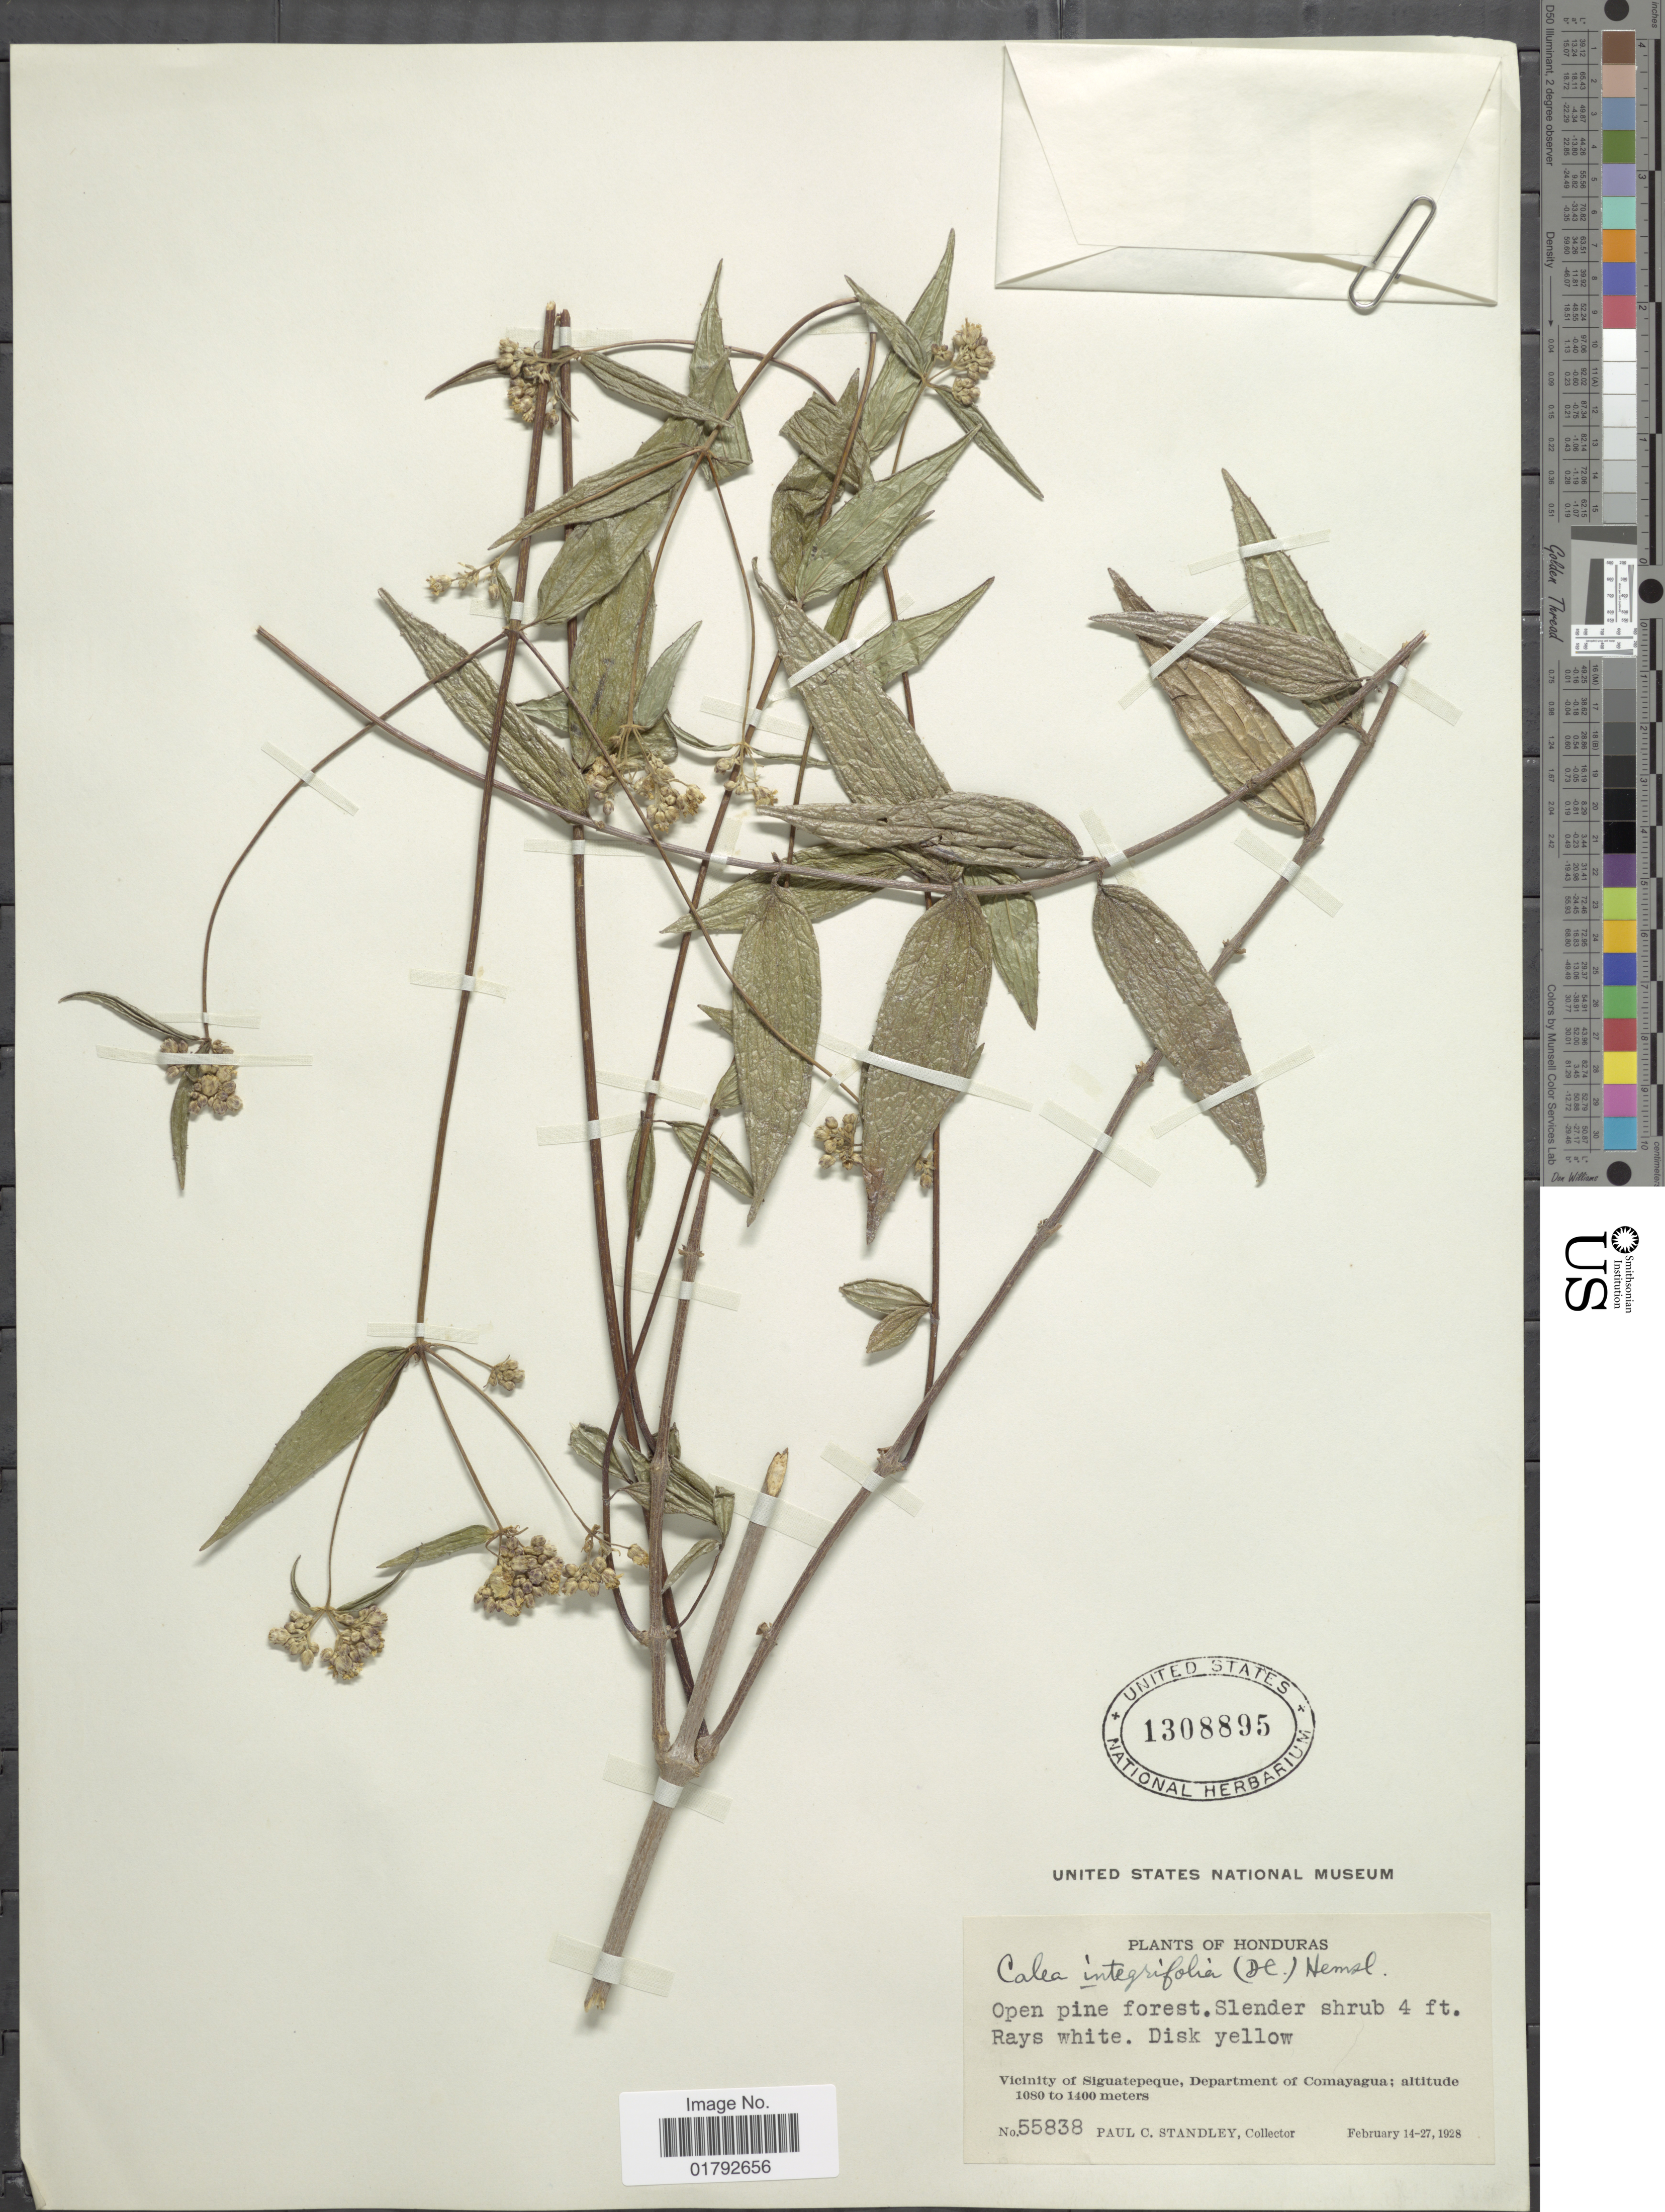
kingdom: Plantae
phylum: Tracheophyta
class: Magnoliopsida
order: Asterales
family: Asteraceae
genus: Alloispermum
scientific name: Alloispermum integrifolium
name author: (DC.) H. Rob.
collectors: P. C. Standley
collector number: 55838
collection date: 1928-02-14/1928-02-27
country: Honduras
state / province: Comayagua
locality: Vicinity of Siguatepeque,Department of Comayagua.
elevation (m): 1080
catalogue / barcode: US 1308895